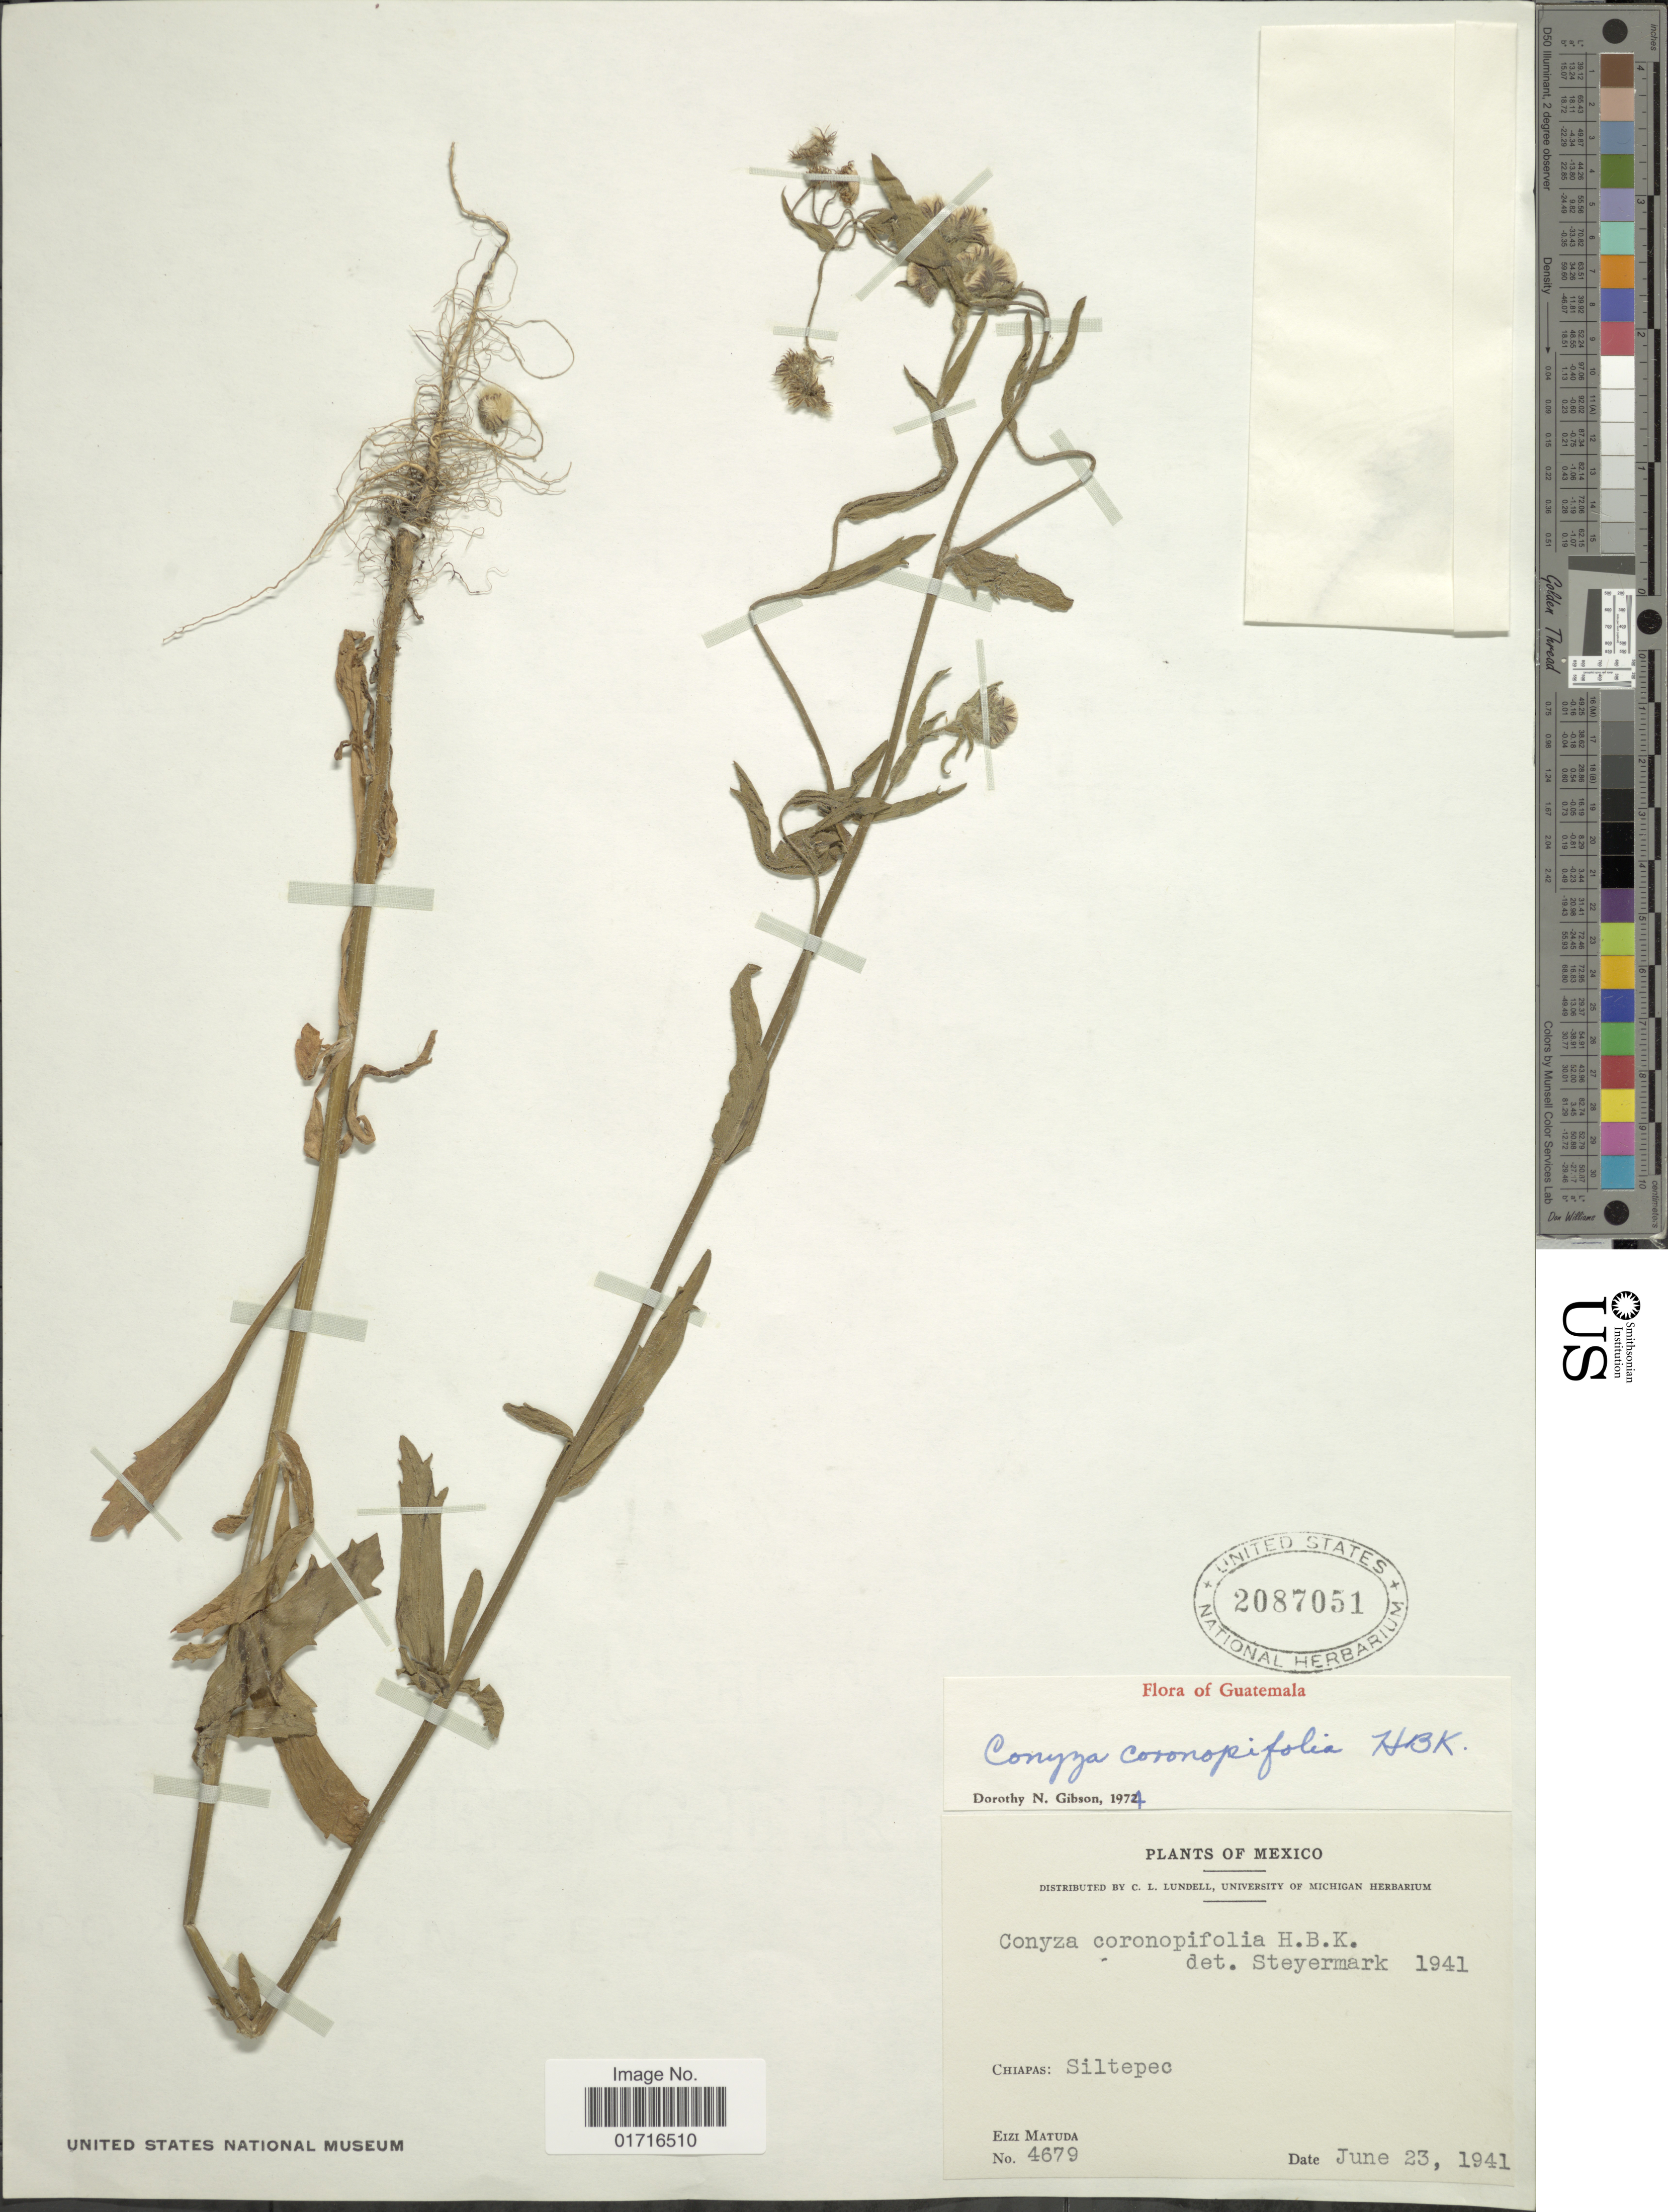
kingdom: Plantae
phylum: Tracheophyta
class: Magnoliopsida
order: Asterales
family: Asteraceae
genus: Conyza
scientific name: Conyza coronopifolia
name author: Kunth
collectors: E. Matuda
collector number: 4679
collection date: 1941-06-23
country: Mexico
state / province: Chiapas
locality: Siltepec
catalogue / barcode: US 2087051